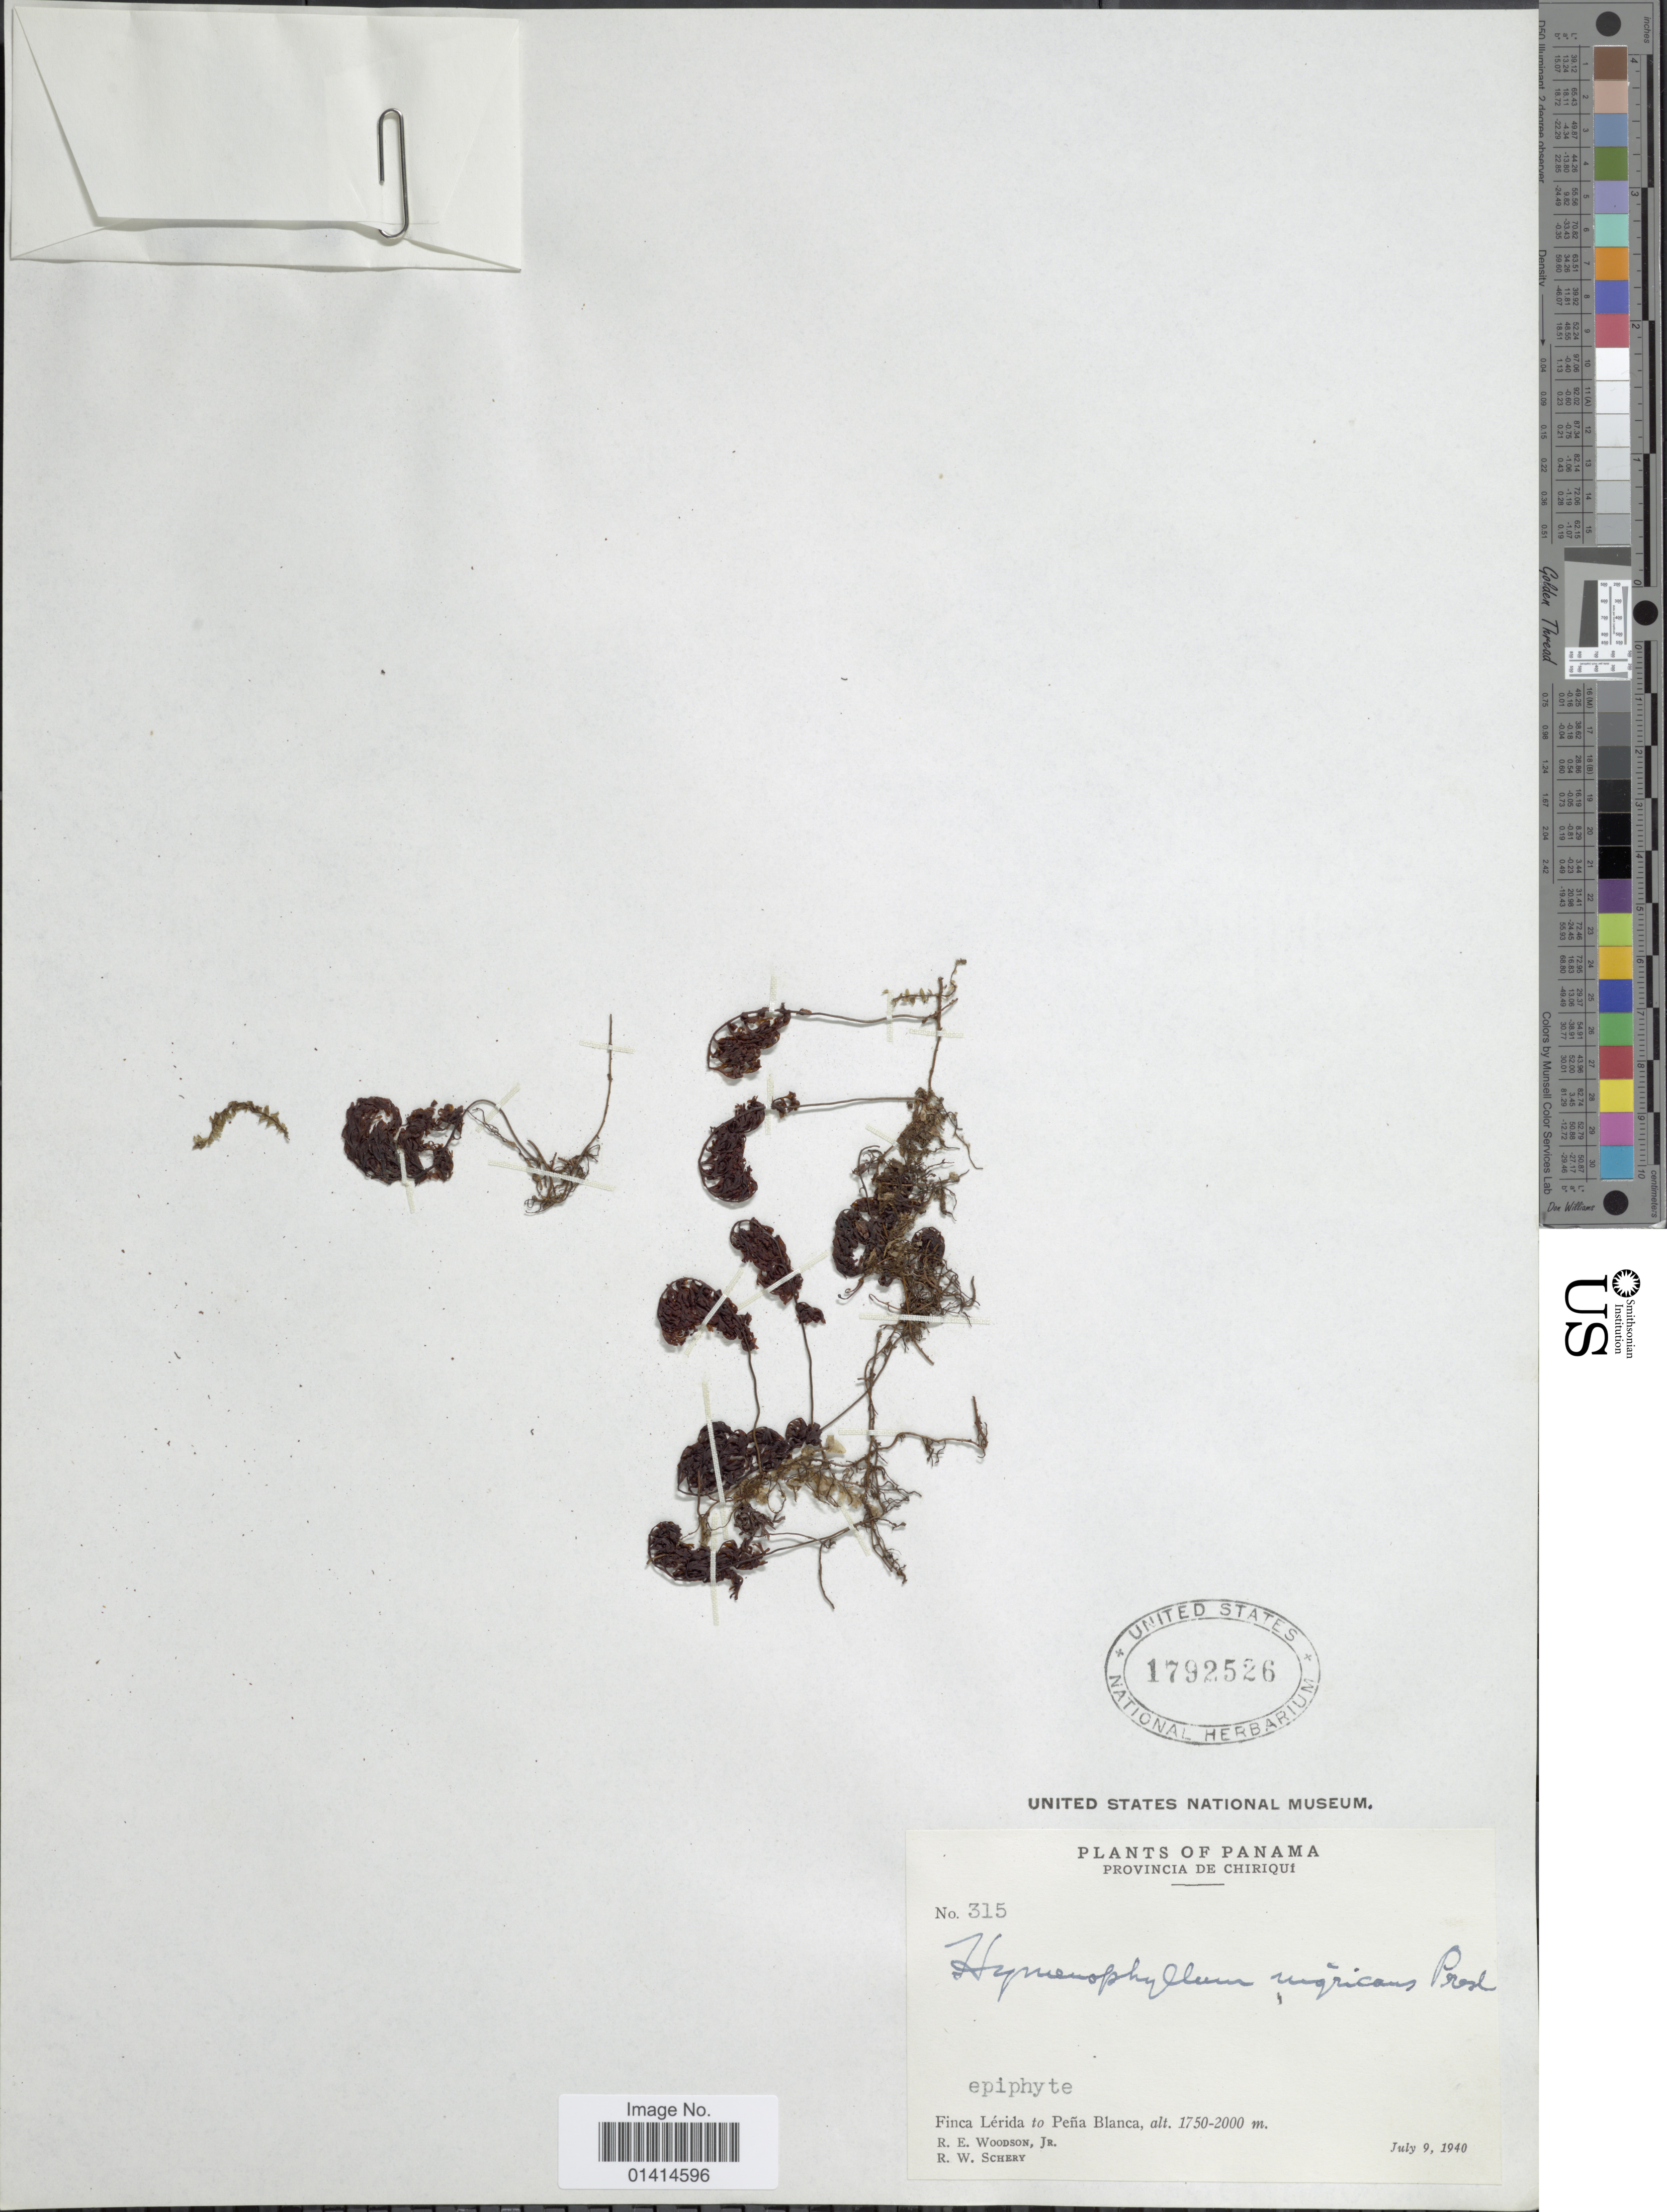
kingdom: Plantae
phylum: Tracheophyta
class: Polypodiopsida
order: Hymenophyllales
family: Hymenophyllaceae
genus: Hymenophyllum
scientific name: Hymenophyllum polyanthos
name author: (Sw.) Sw.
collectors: R. E. Woodson & R. W. Schery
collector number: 315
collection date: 1940-07-09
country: Panama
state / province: Chiriqui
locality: Finca Lérida to Peña Blanca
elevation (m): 1750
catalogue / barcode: US 1792526